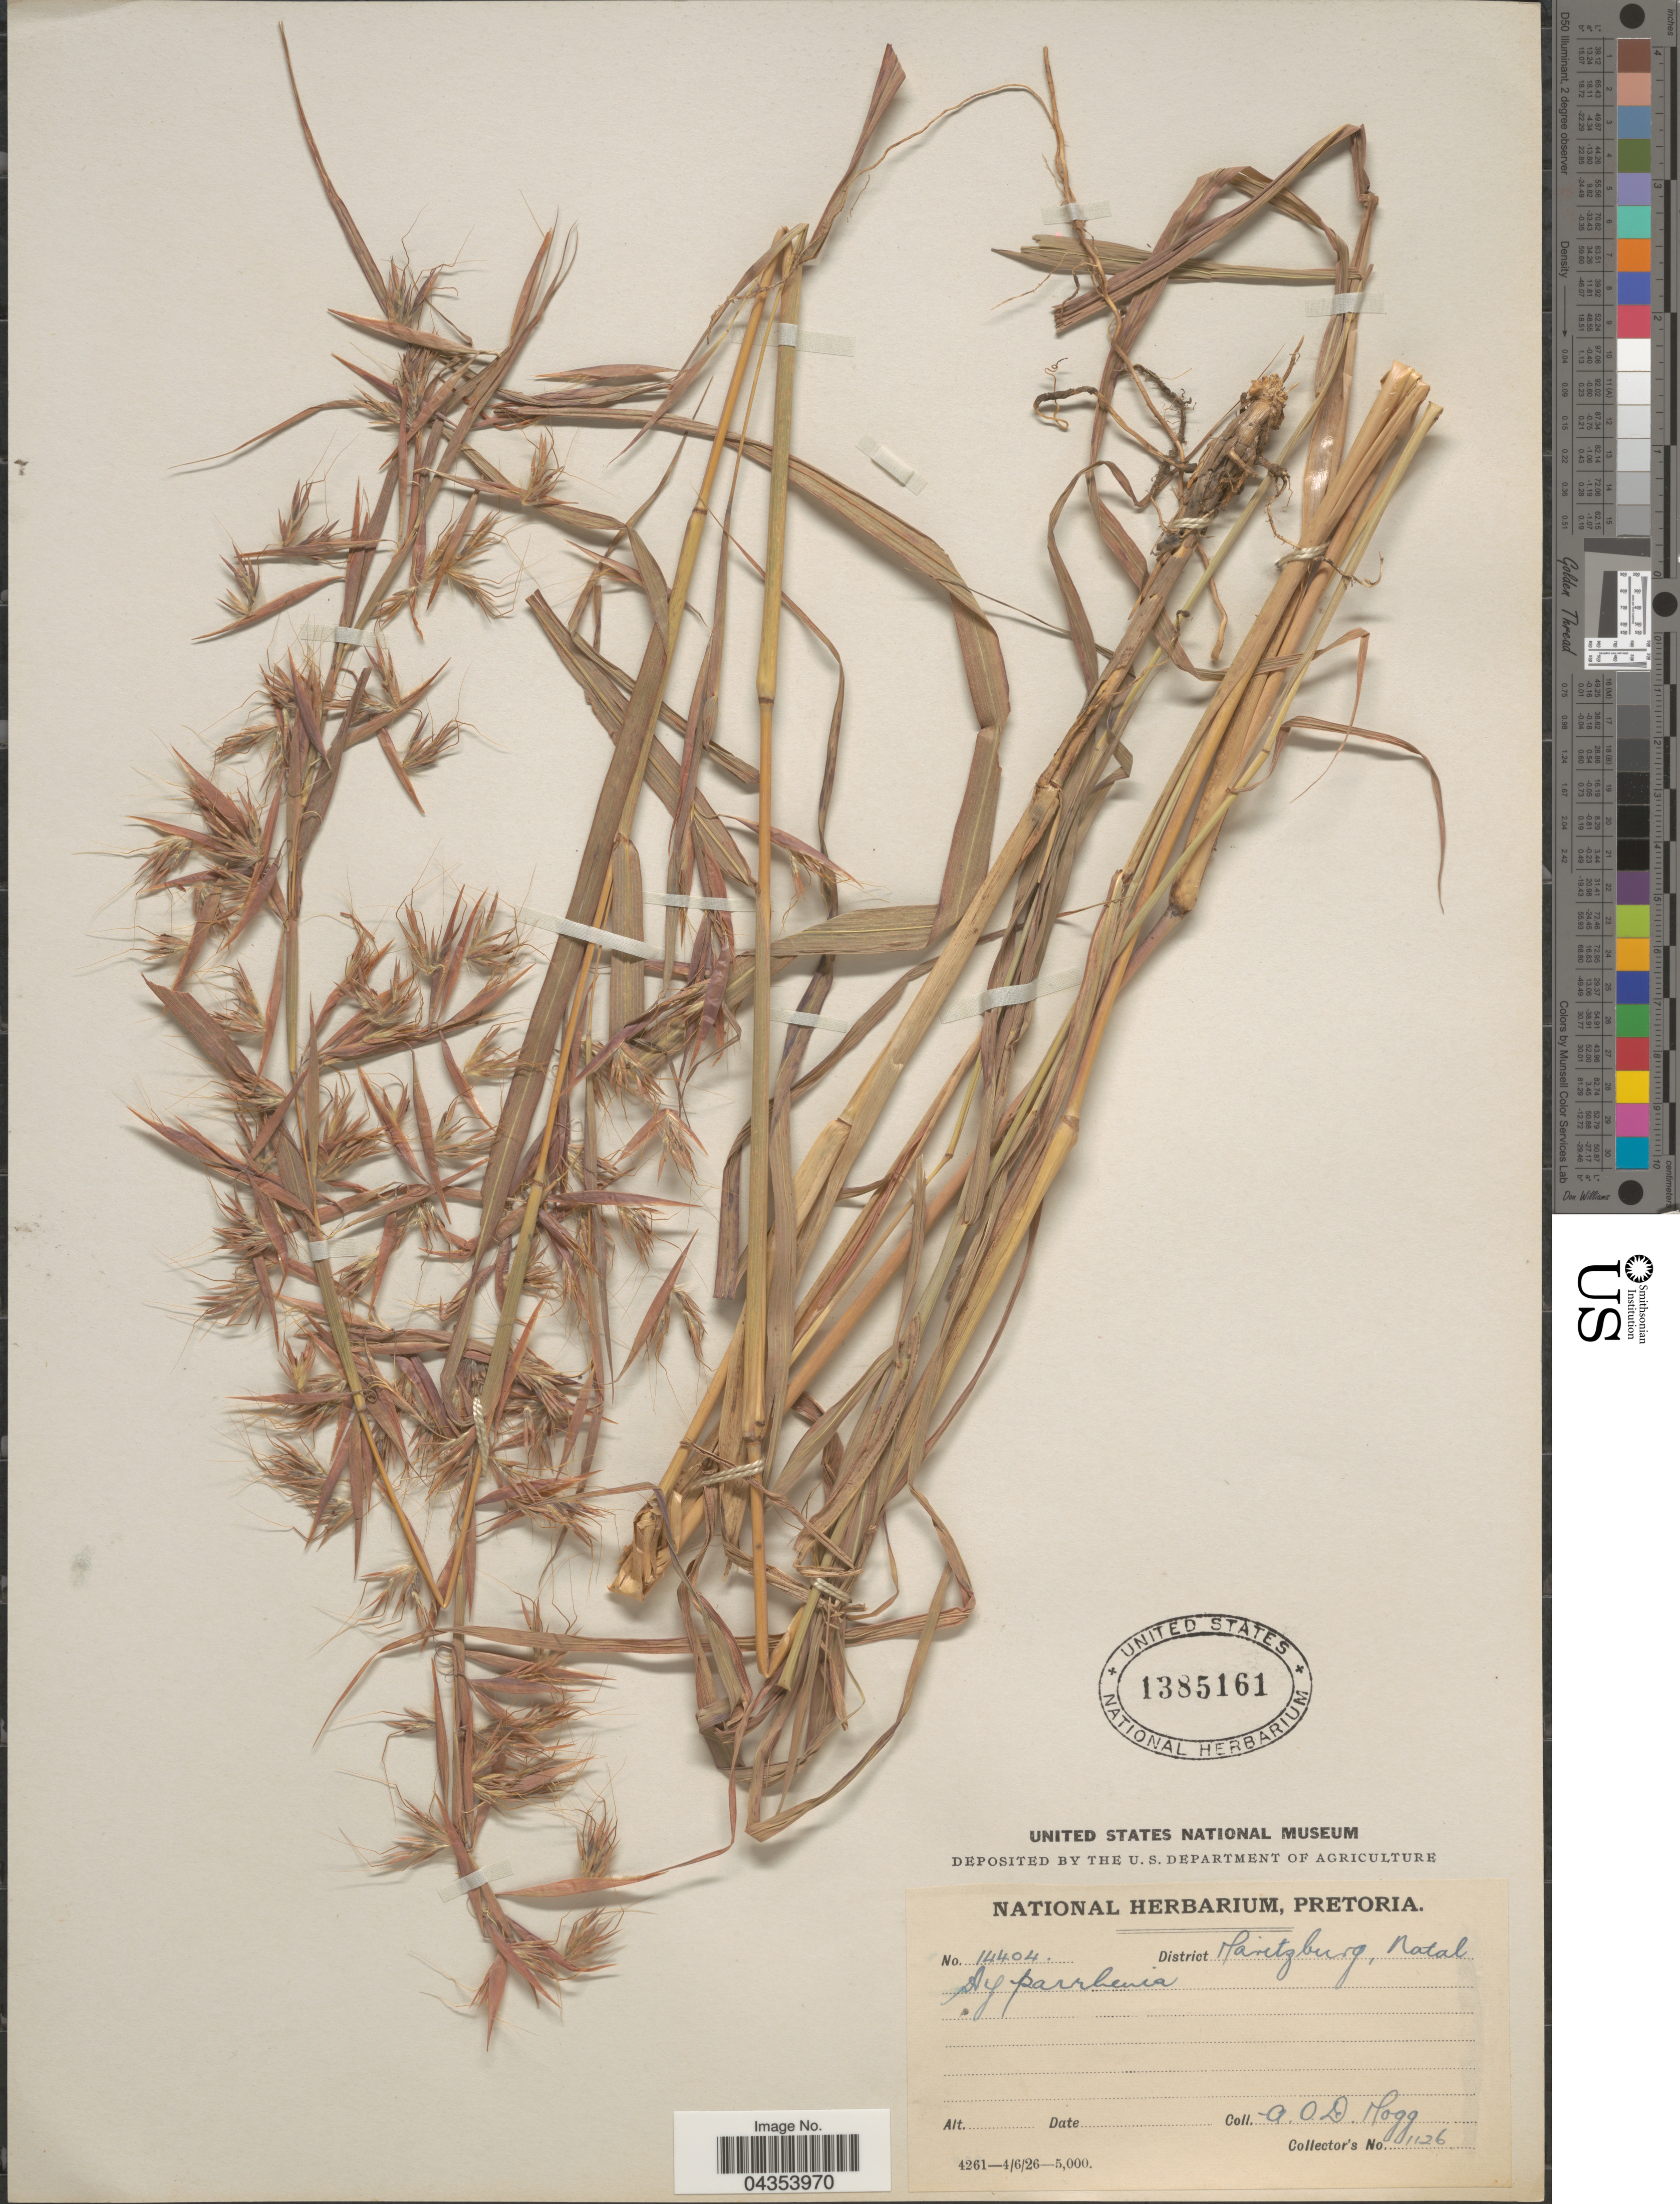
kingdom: Plantae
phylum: Tracheophyta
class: Liliopsida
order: Poales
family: Poaceae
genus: Hyparrhenia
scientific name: Hyparrhenia variabilis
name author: Stapf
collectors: A. O. Mogg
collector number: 1126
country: South Africa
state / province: KwaZulu-Natal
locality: District Maritzburg, Natal.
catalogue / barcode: US 1385161